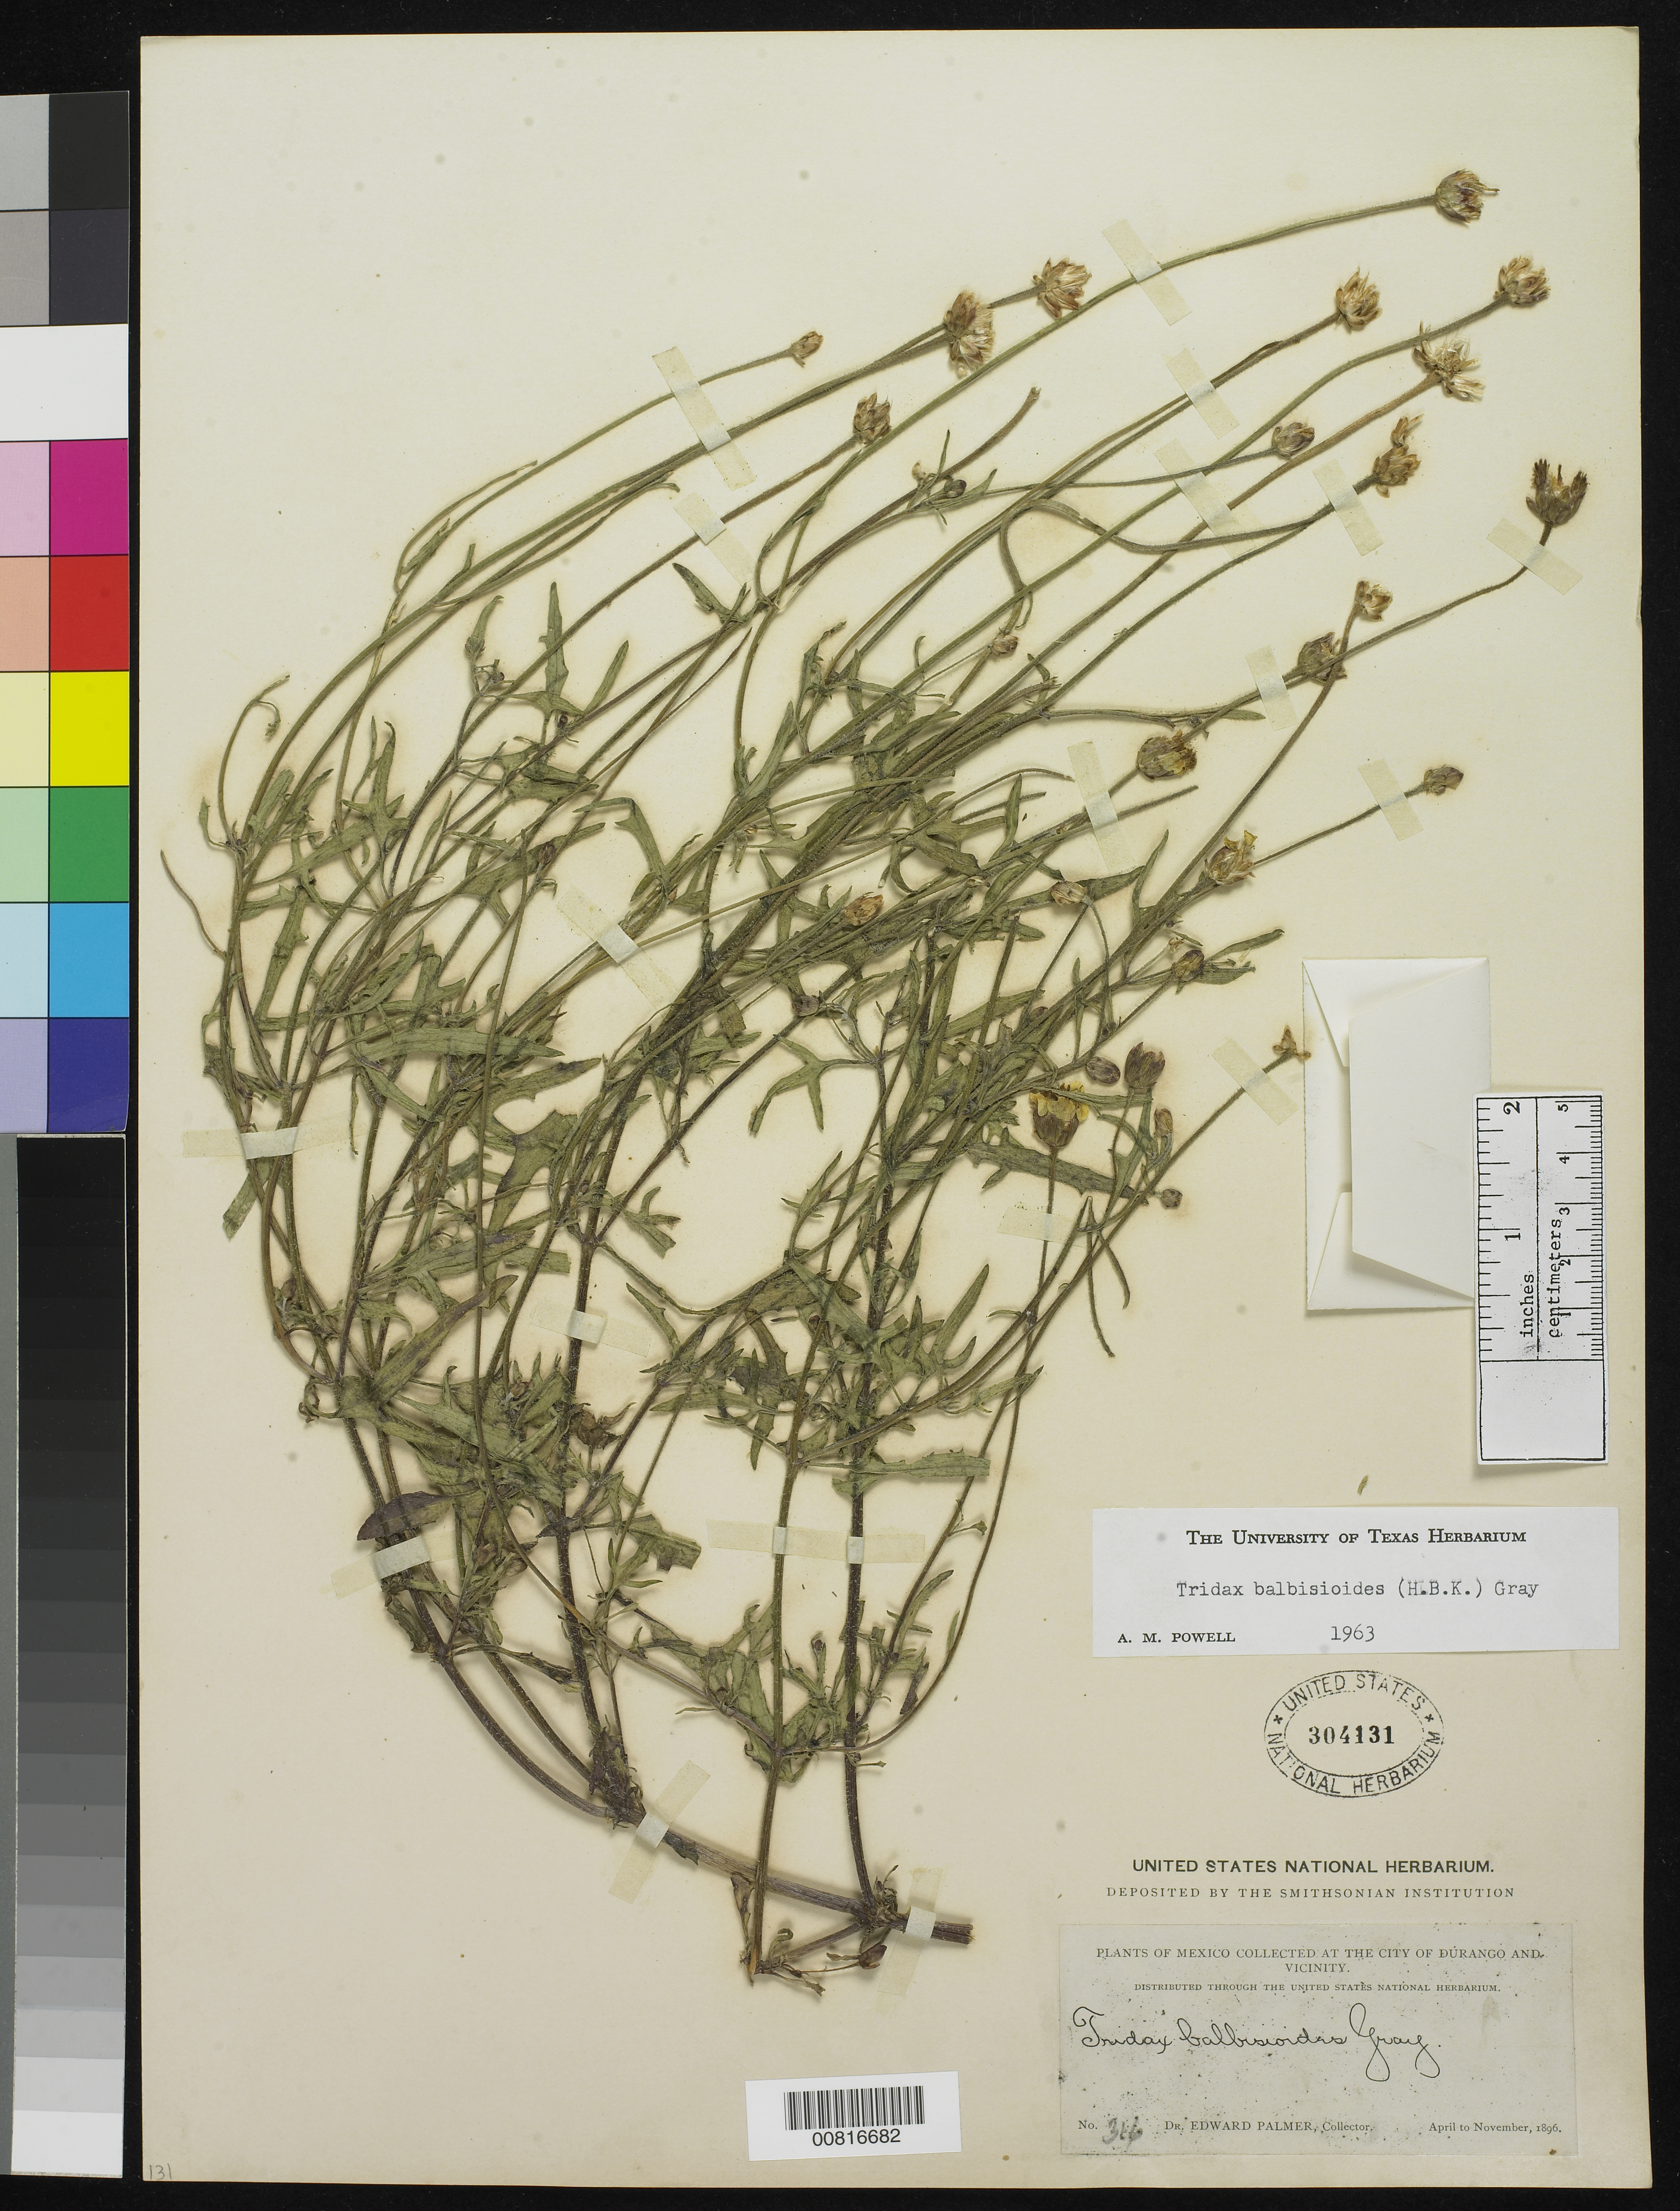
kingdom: Plantae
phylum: Tracheophyta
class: Magnoliopsida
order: Asterales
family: Asteraceae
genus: Tridax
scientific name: Tridax balbisioides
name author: (Kunth) A. Gray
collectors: E. Palmer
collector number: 316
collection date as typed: Apr 1896 to -- Nov 1896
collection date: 1896-04/1896-11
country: Mexico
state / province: Durango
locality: City of Durango and vicinity.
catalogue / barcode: US 304131